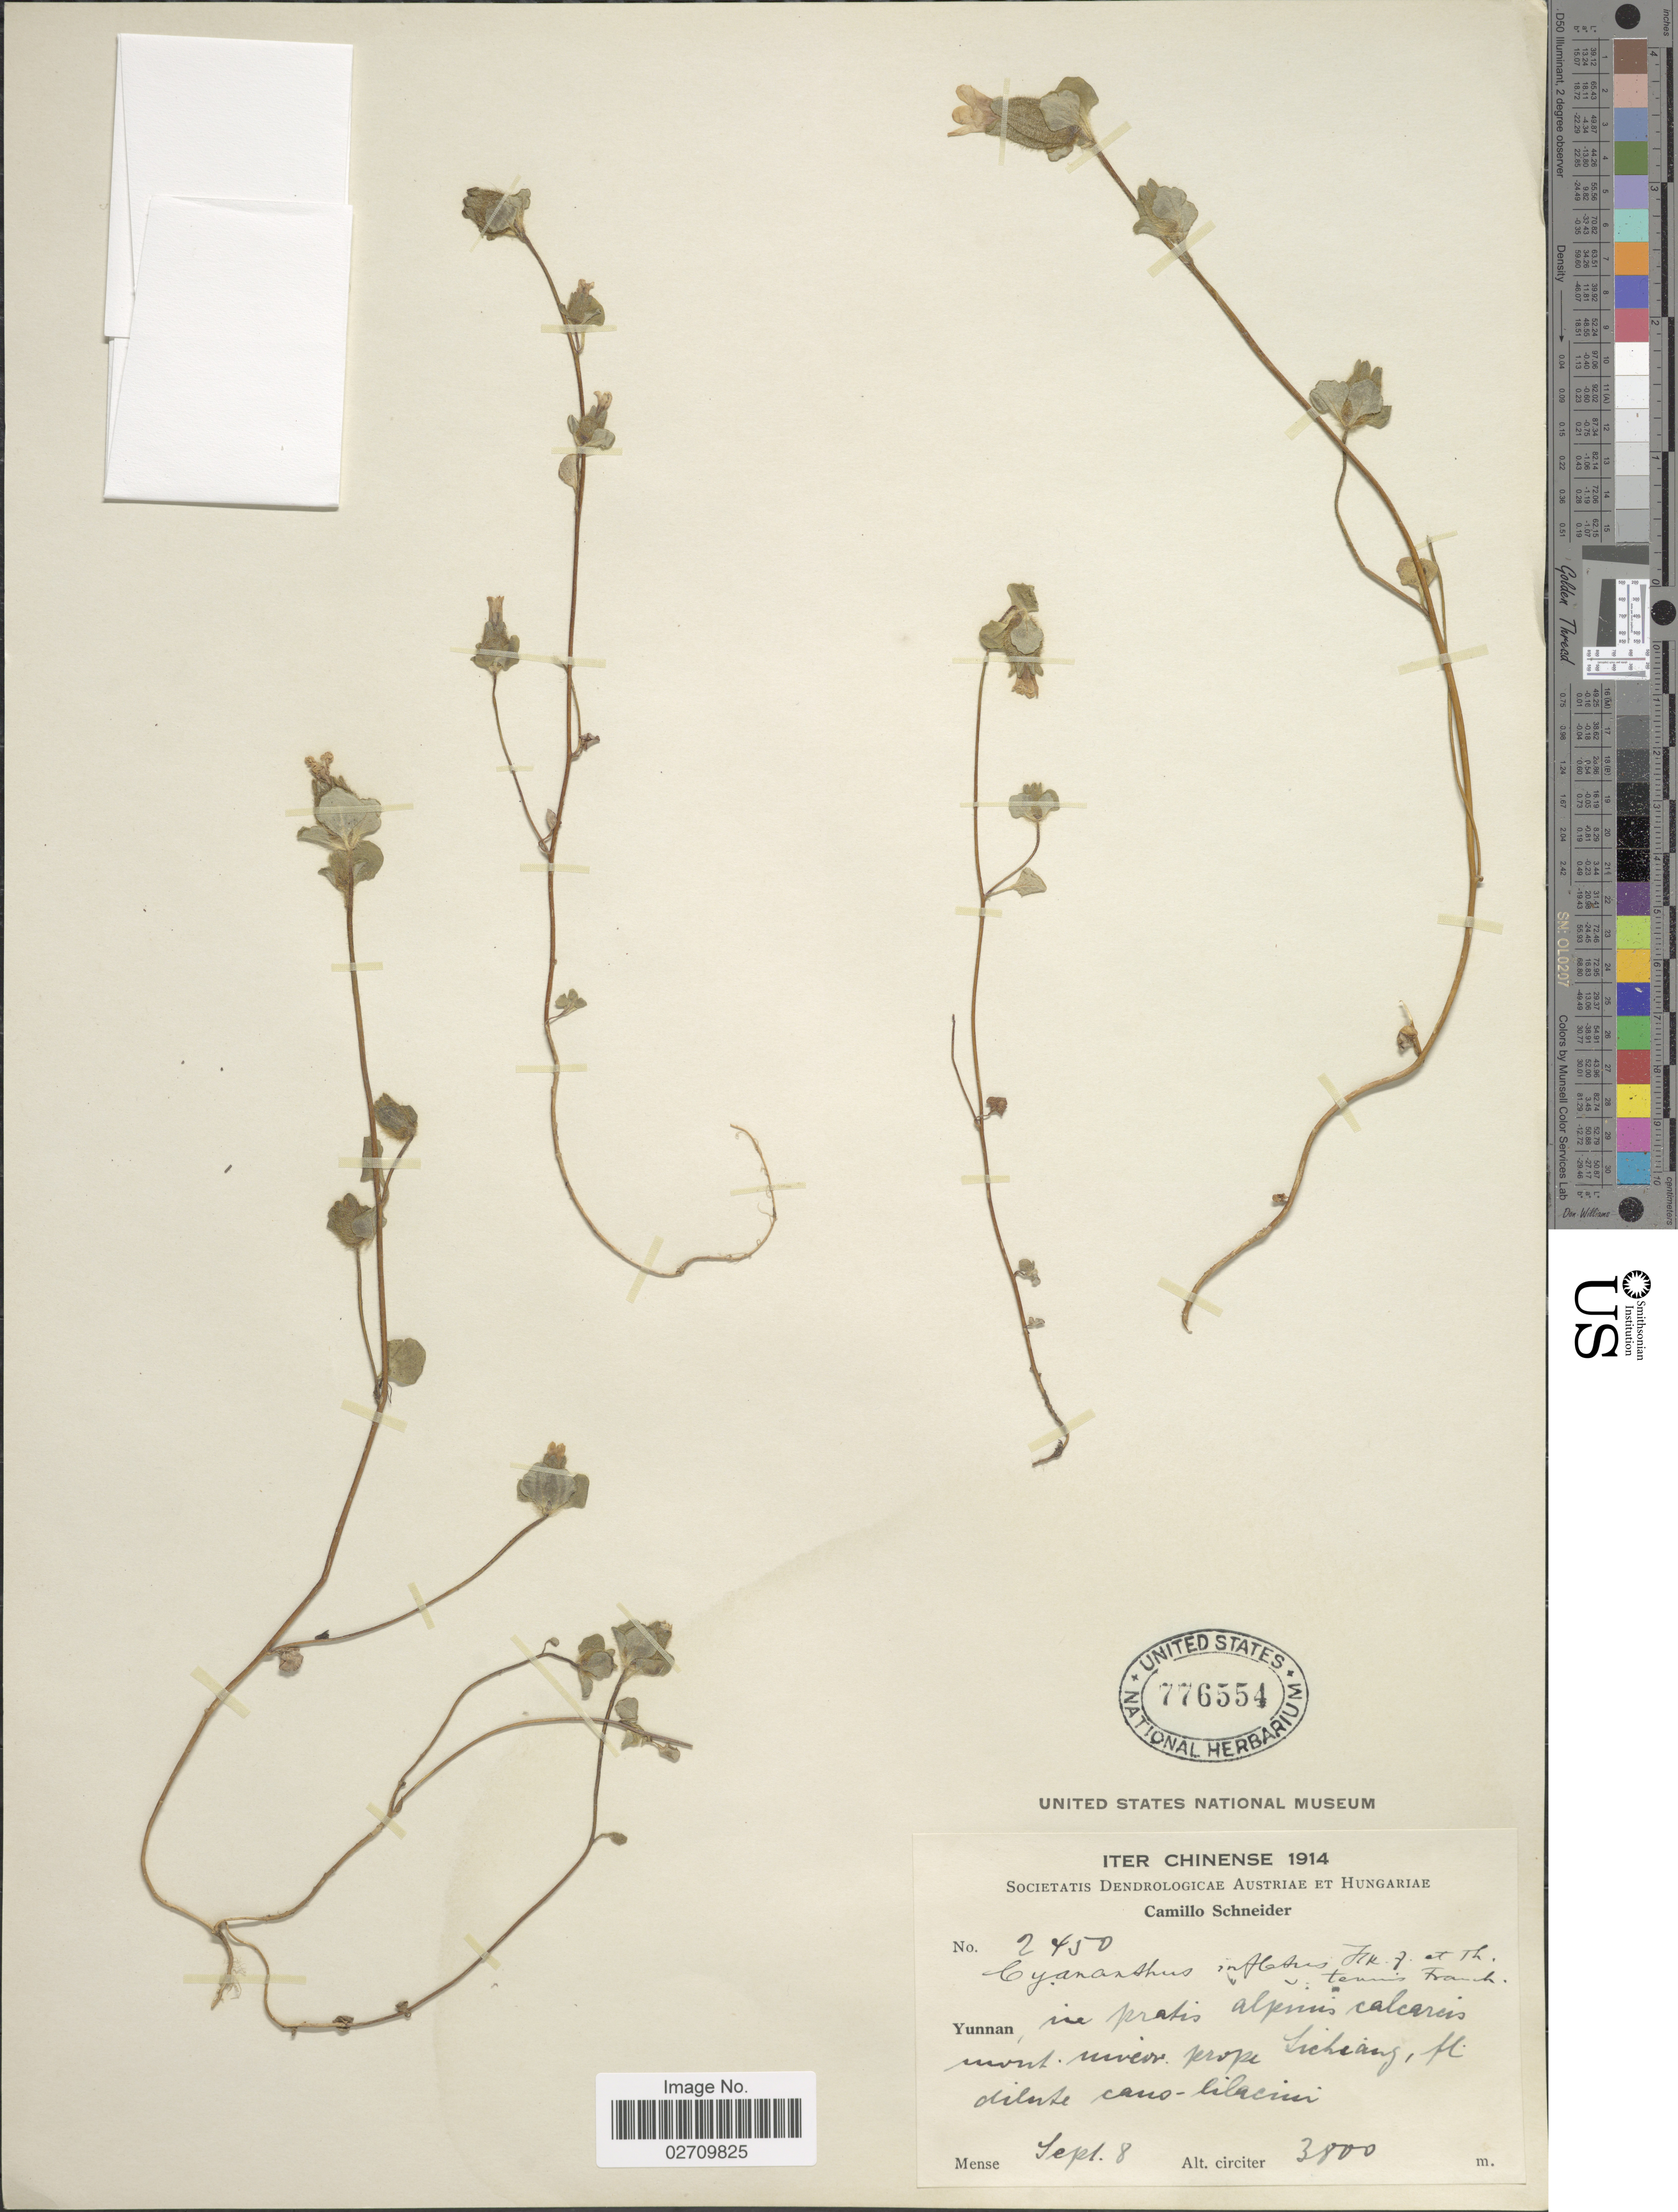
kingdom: Plantae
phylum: Tracheophyta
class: Magnoliopsida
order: Asterales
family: Campanulaceae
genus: Cyananthus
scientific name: Cyananthus inflatus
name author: Hook. f. & Thomson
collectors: C. K. Schneider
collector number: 2450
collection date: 1914-09-08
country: China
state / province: Yunnan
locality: In pratis alpinis calcareis mont. nivcar. prope Lichiang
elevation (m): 3800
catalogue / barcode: US 776554